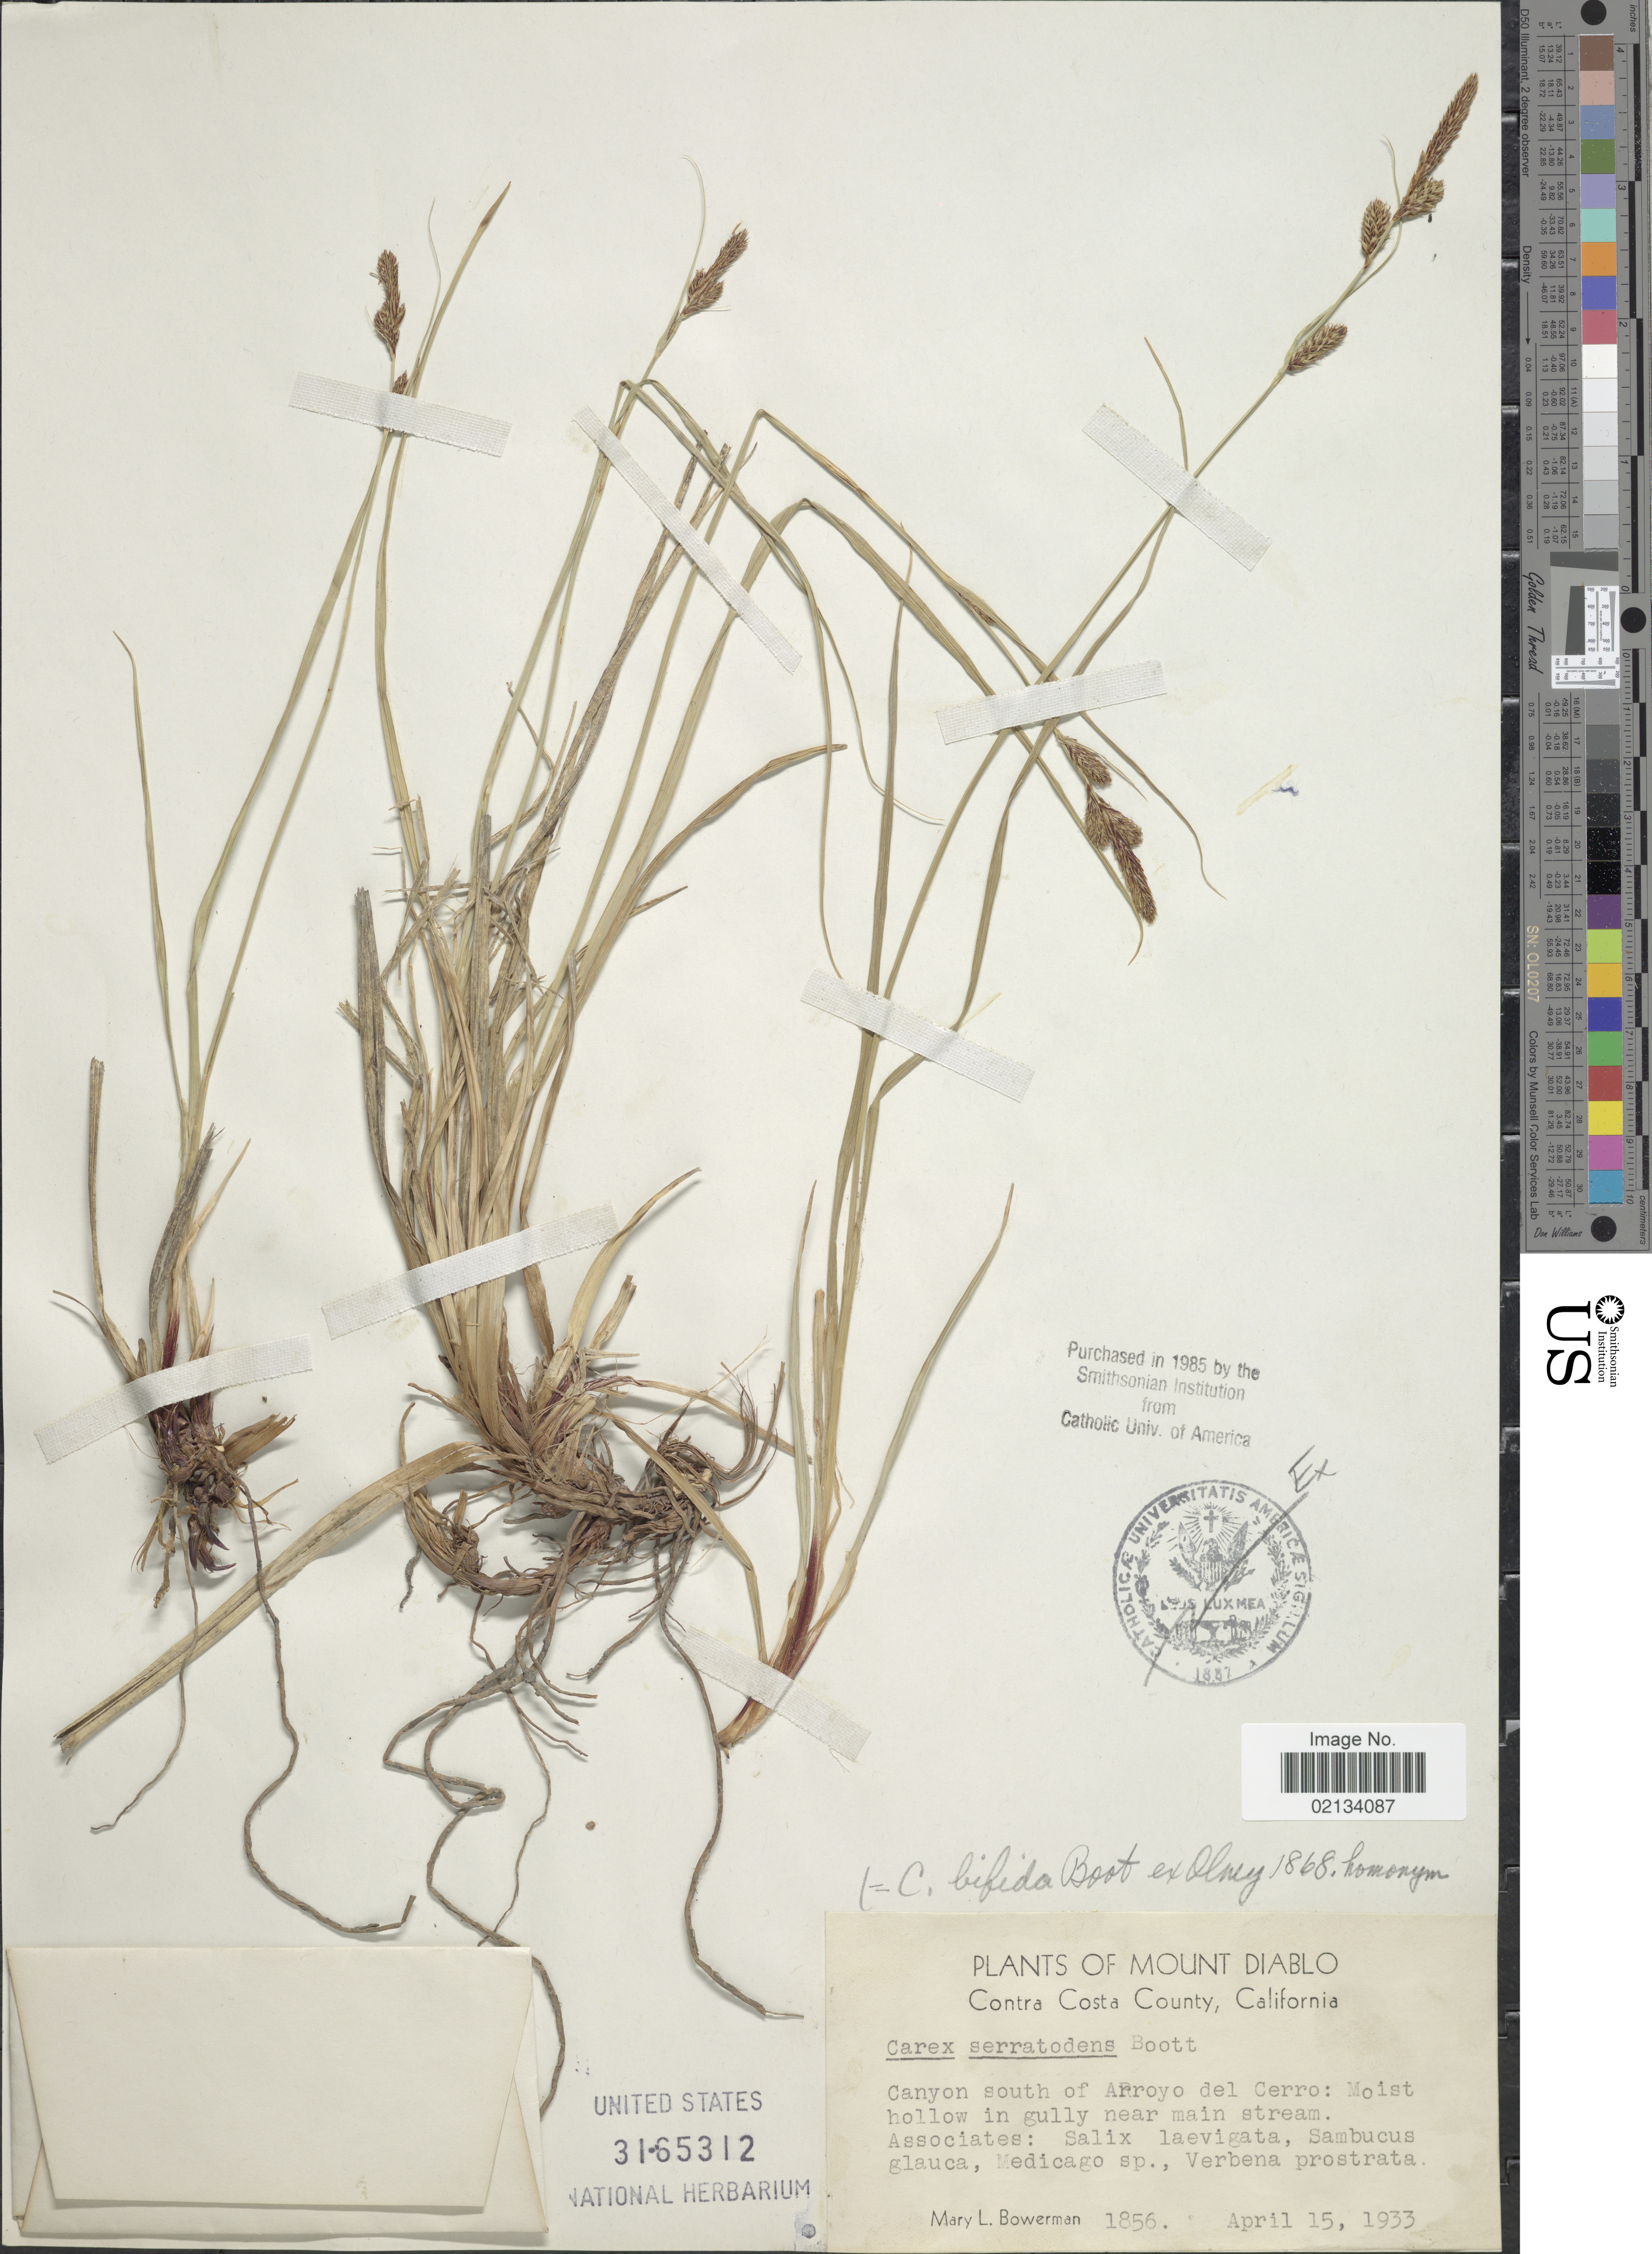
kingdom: Plantae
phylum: Tracheophyta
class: Liliopsida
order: Poales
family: Cyperaceae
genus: Carex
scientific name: Carex serratodens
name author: W. Boott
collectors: M. Bowerman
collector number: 1856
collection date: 1933-04-15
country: United States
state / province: California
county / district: Contra Costa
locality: Mount Diablo, Contra Costa County, Canyon south of Arroyo del Cerro: Moist hollow in gully near main stream.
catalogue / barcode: US 3165312